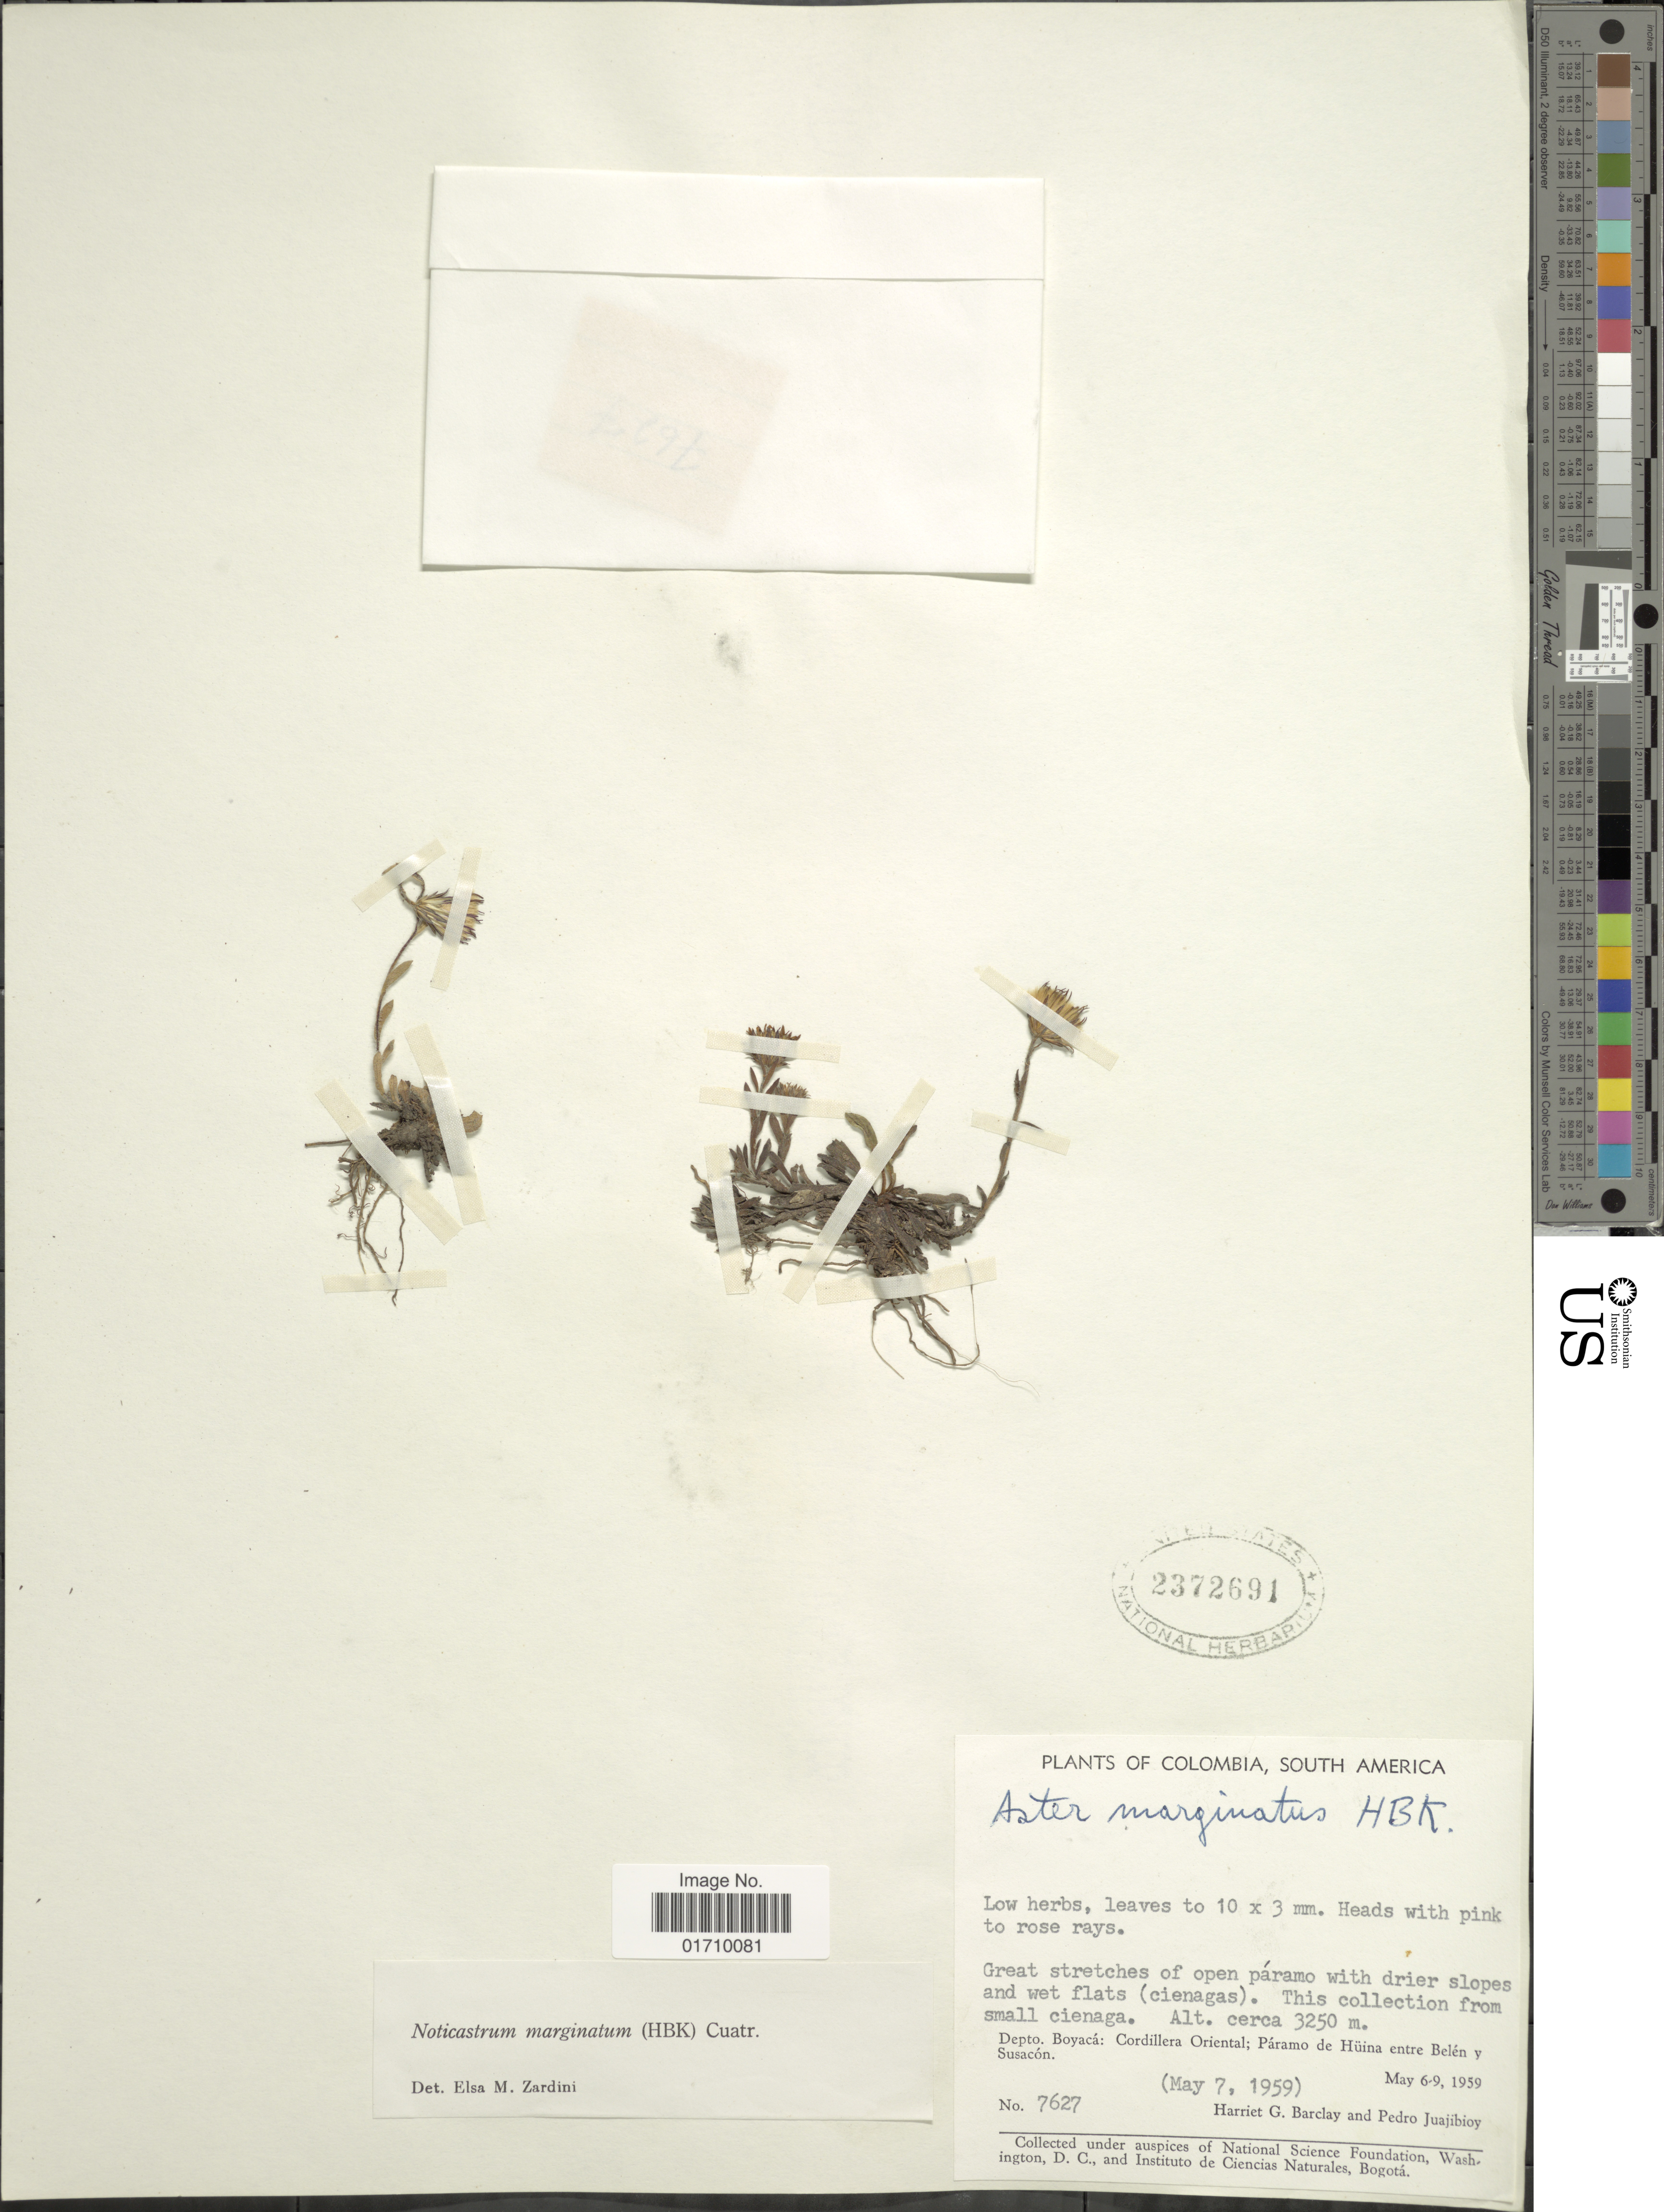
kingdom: Plantae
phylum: Tracheophyta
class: Magnoliopsida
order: Asterales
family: Asteraceae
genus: Noticastrum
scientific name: Noticastrum marginatum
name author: (Kunth) Cuatrec.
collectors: H. G. Barclay & P. Juajibioy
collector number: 7627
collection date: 1959-05-07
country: Colombia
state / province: Boyacá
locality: South America, Cordillera Oriental, Paramo de Huina entre Belen y Susacon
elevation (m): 3250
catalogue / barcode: US 2372691